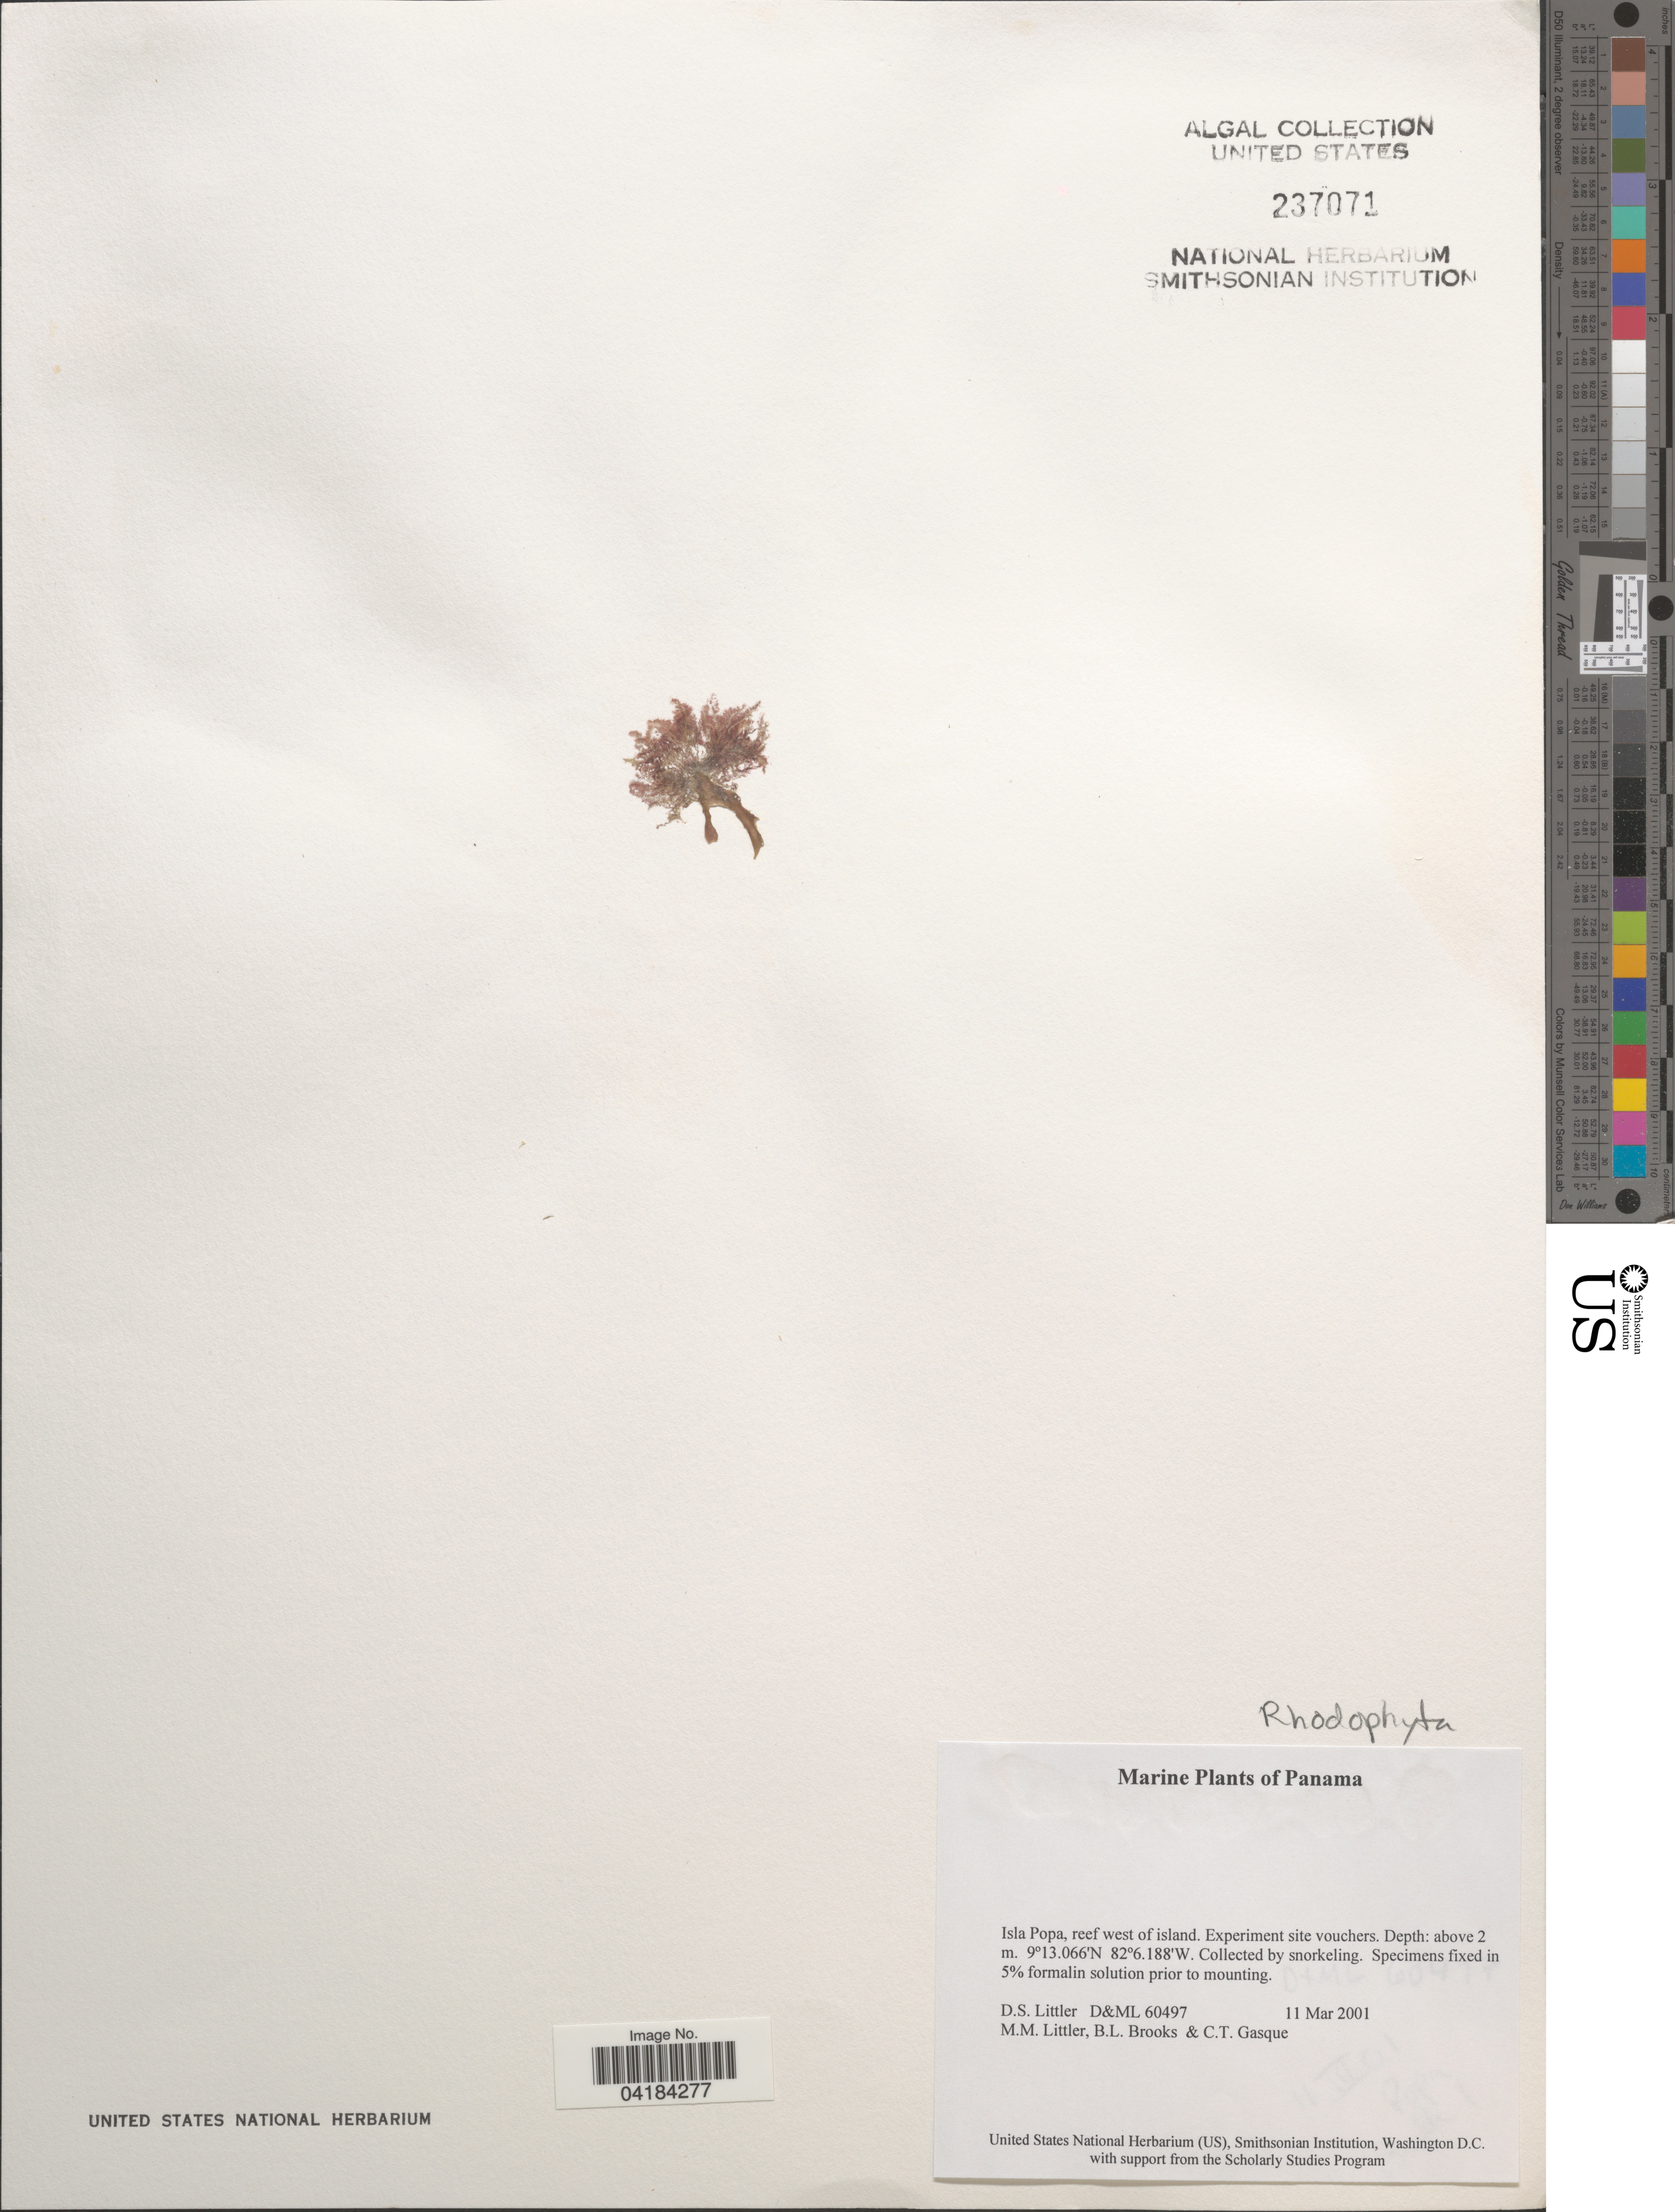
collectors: D. S. Littler, B. Brooks & C. Gasque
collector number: D&ML60497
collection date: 2001-03-11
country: Panama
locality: Isla Popa, reef west of island. Experiment site vouchers.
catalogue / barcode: US 237071